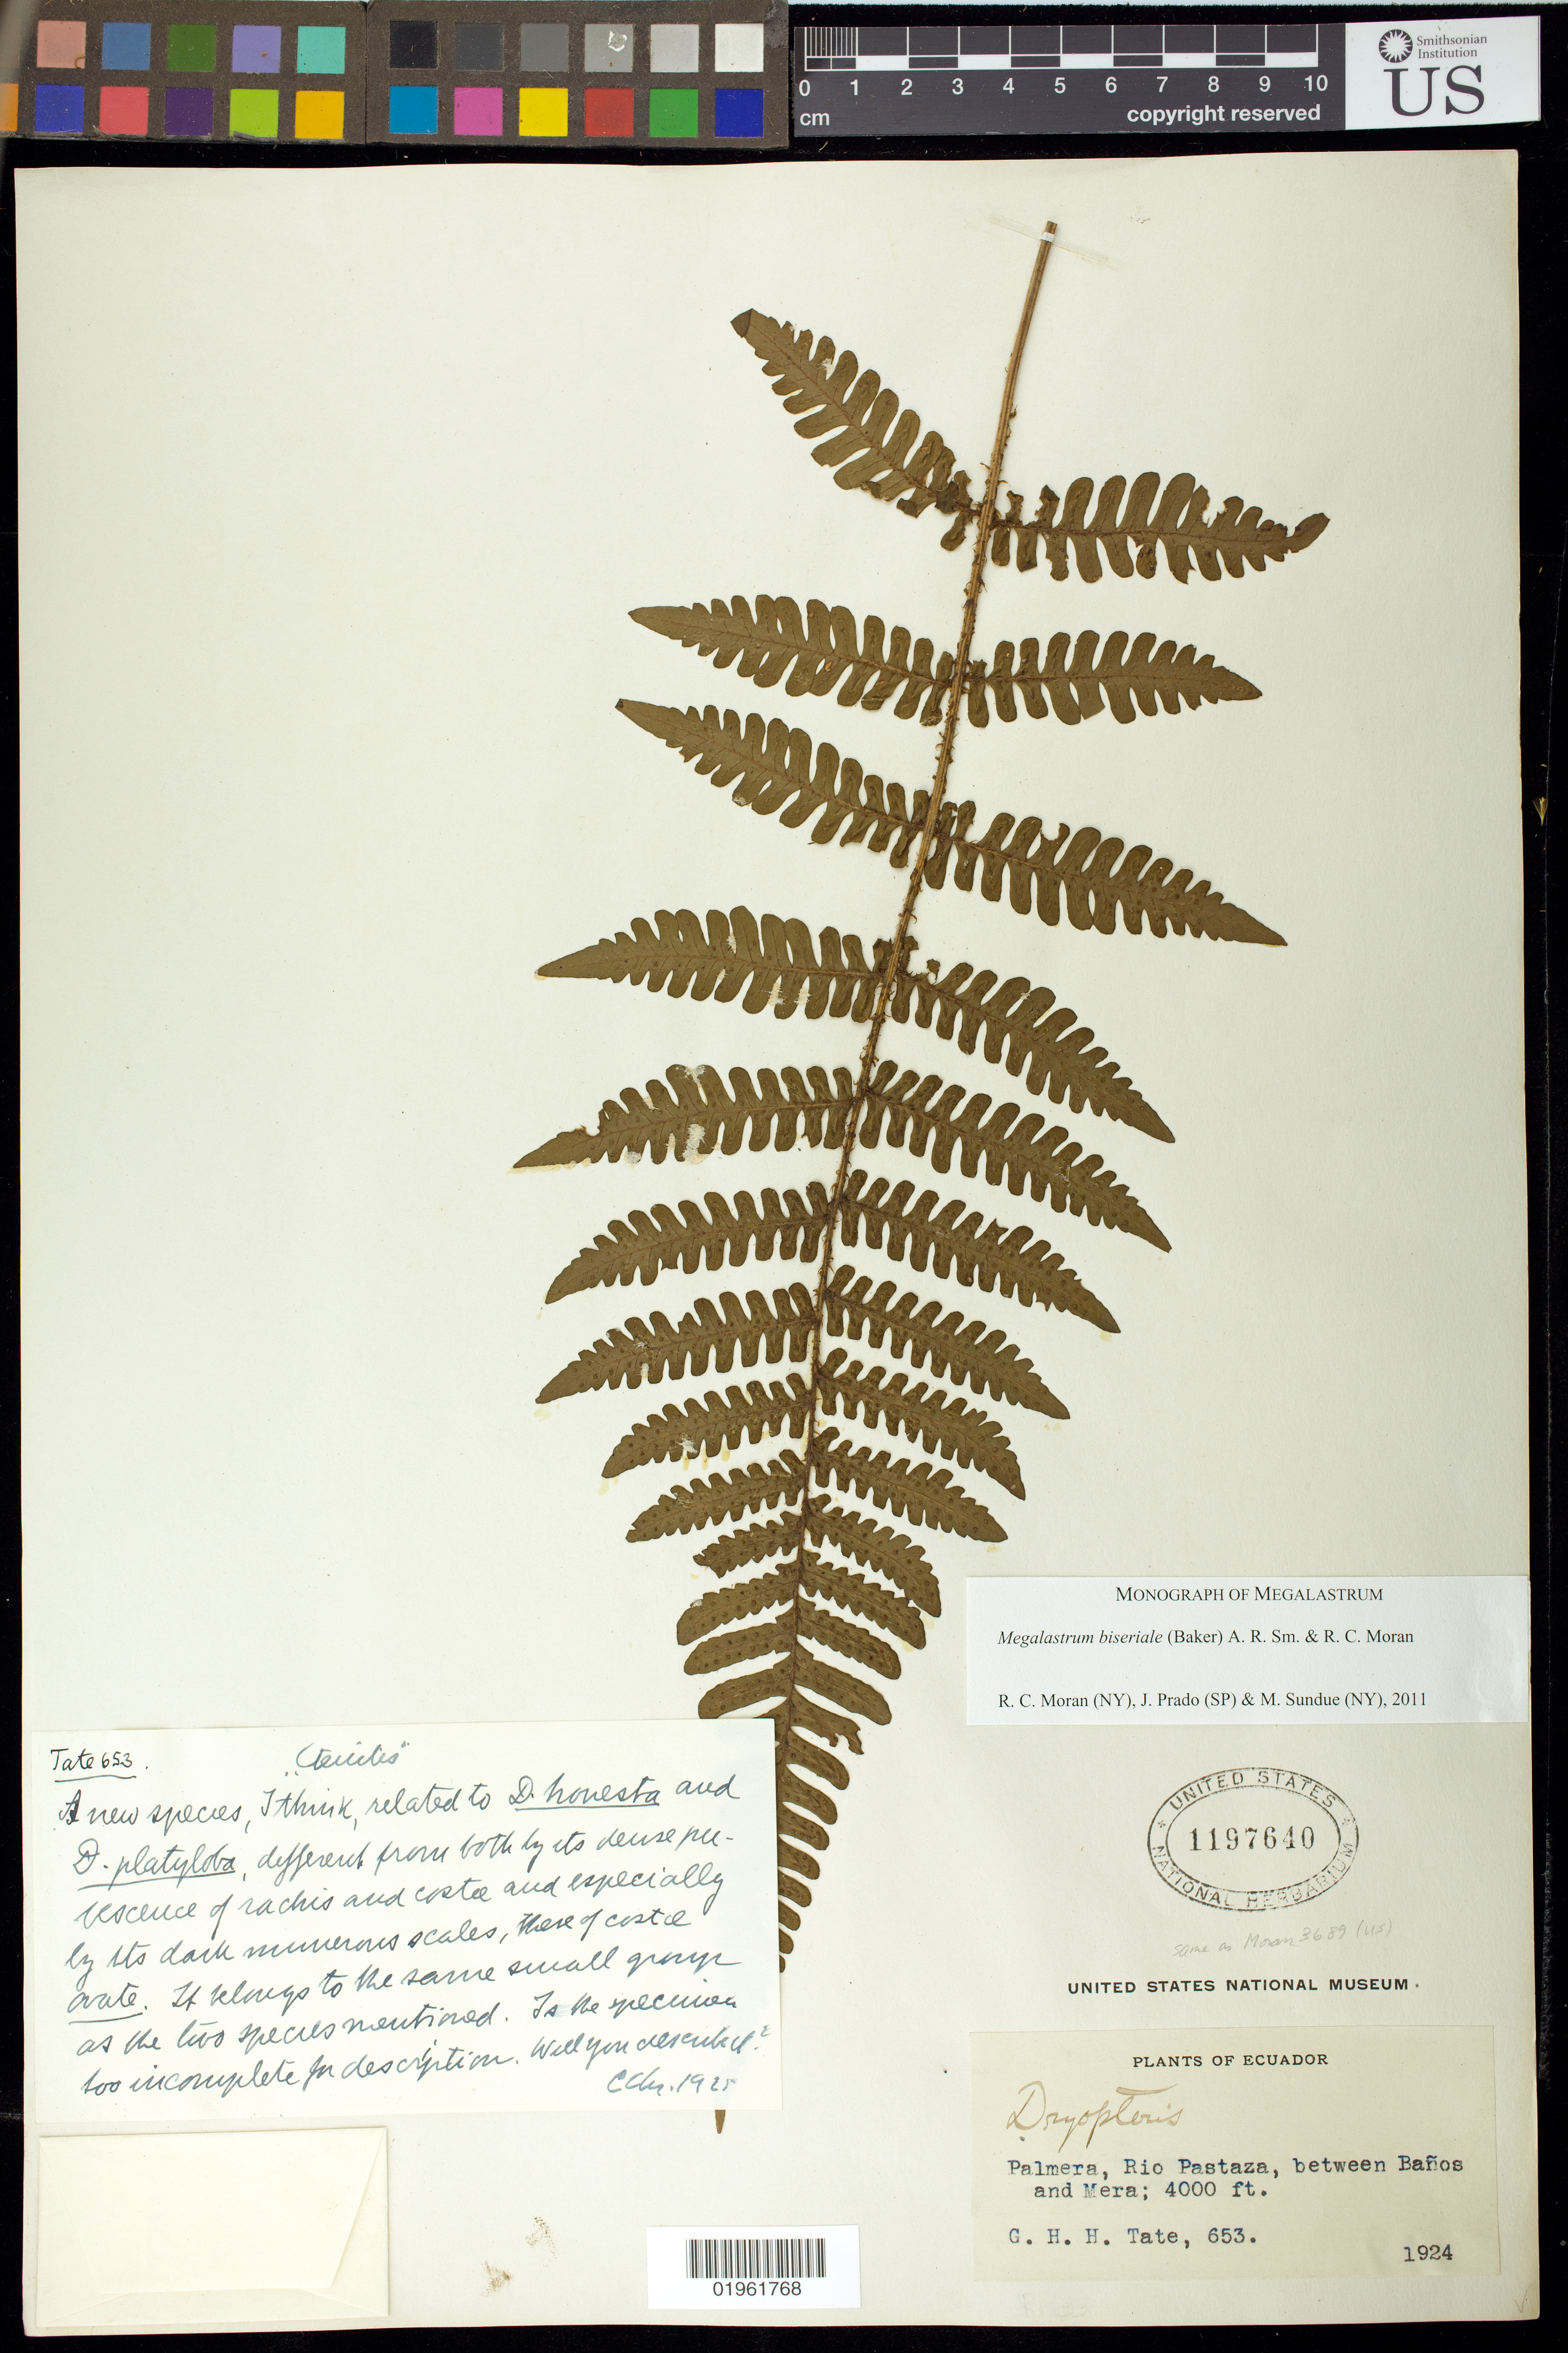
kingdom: Plantae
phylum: Tracheophyta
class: Polypodiopsida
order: Polypodiales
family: Dryopteridaceae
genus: Megalastrum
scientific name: Megalastrum biseriale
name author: (Baker) A.R. Sm. & R.C. Moran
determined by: Moran, R. C.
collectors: G. H. H.Tate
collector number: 653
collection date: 1924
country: Ecuador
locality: Palmera, Rio Pastaza, between Baños and Mera.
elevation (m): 1219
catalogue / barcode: US 1197640